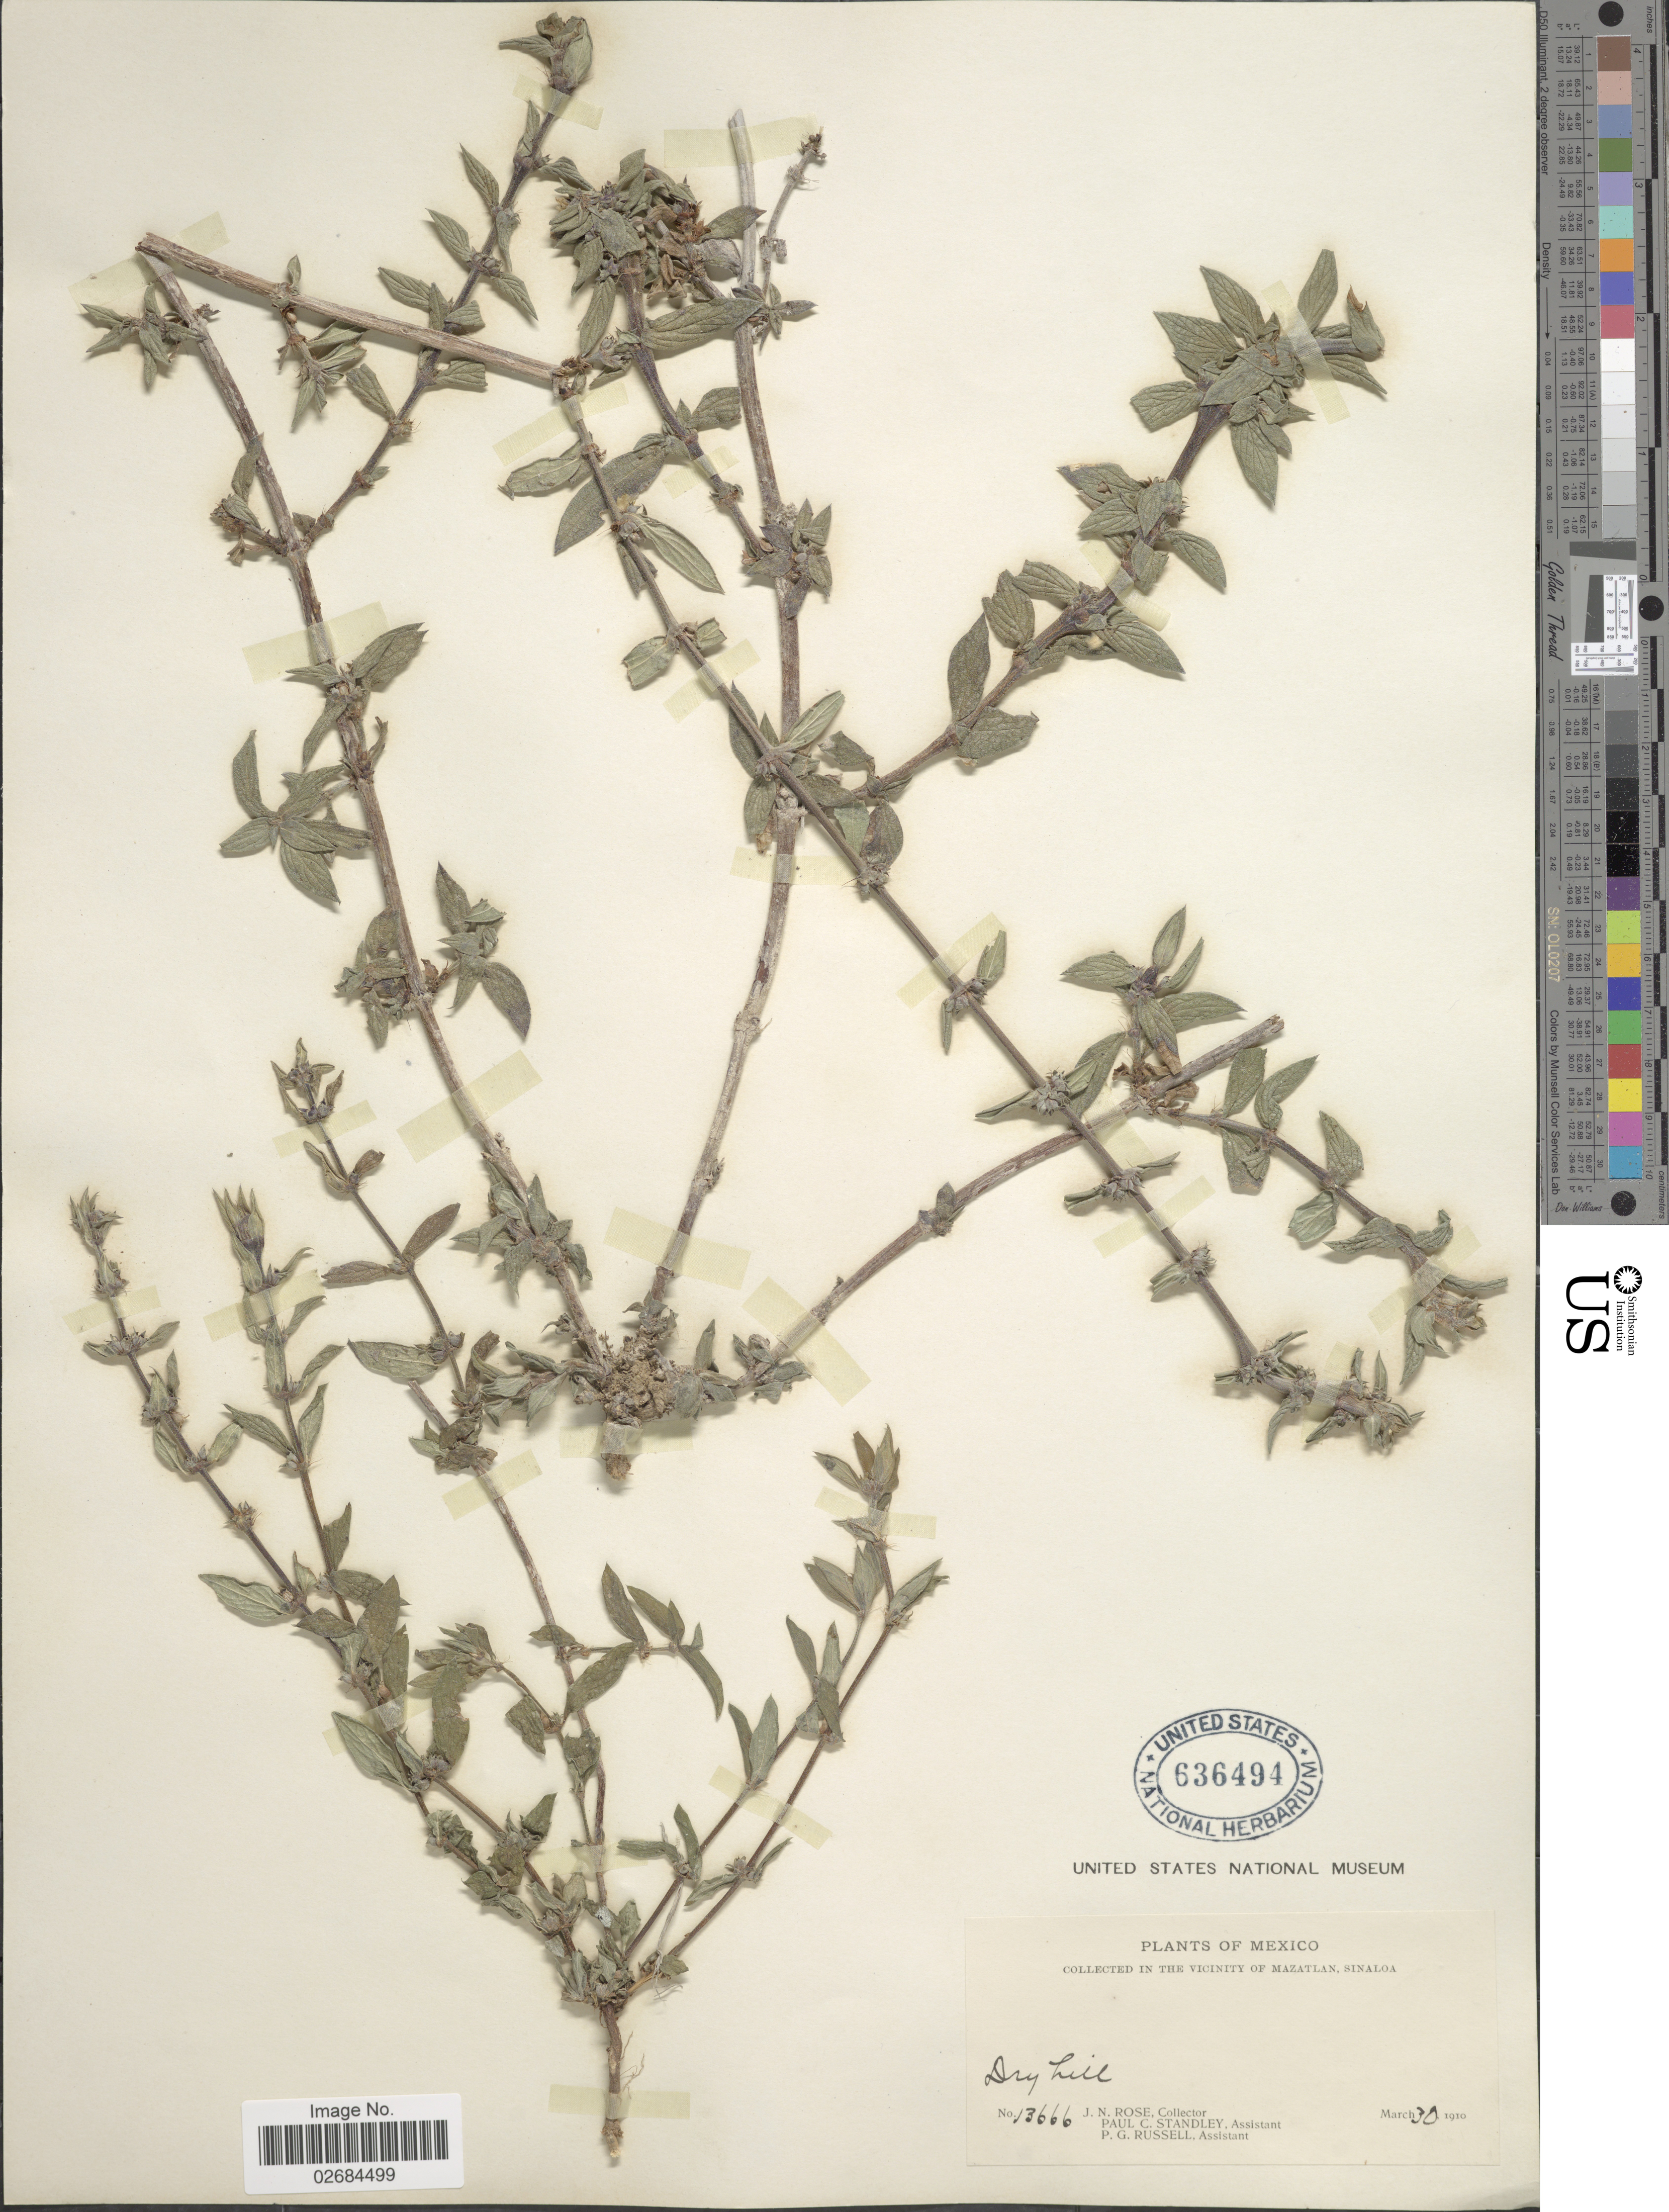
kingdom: Plantae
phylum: Tracheophyta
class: Magnoliopsida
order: Gentianales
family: Rubiaceae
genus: Diodia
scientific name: Diodia sp.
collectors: J. N. Rose, P. C. Standley & P. G. Russell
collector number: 13666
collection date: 1910-03-30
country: Mexico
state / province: Sinaloa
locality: Vicinity of Mazatlan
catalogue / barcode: US 636494